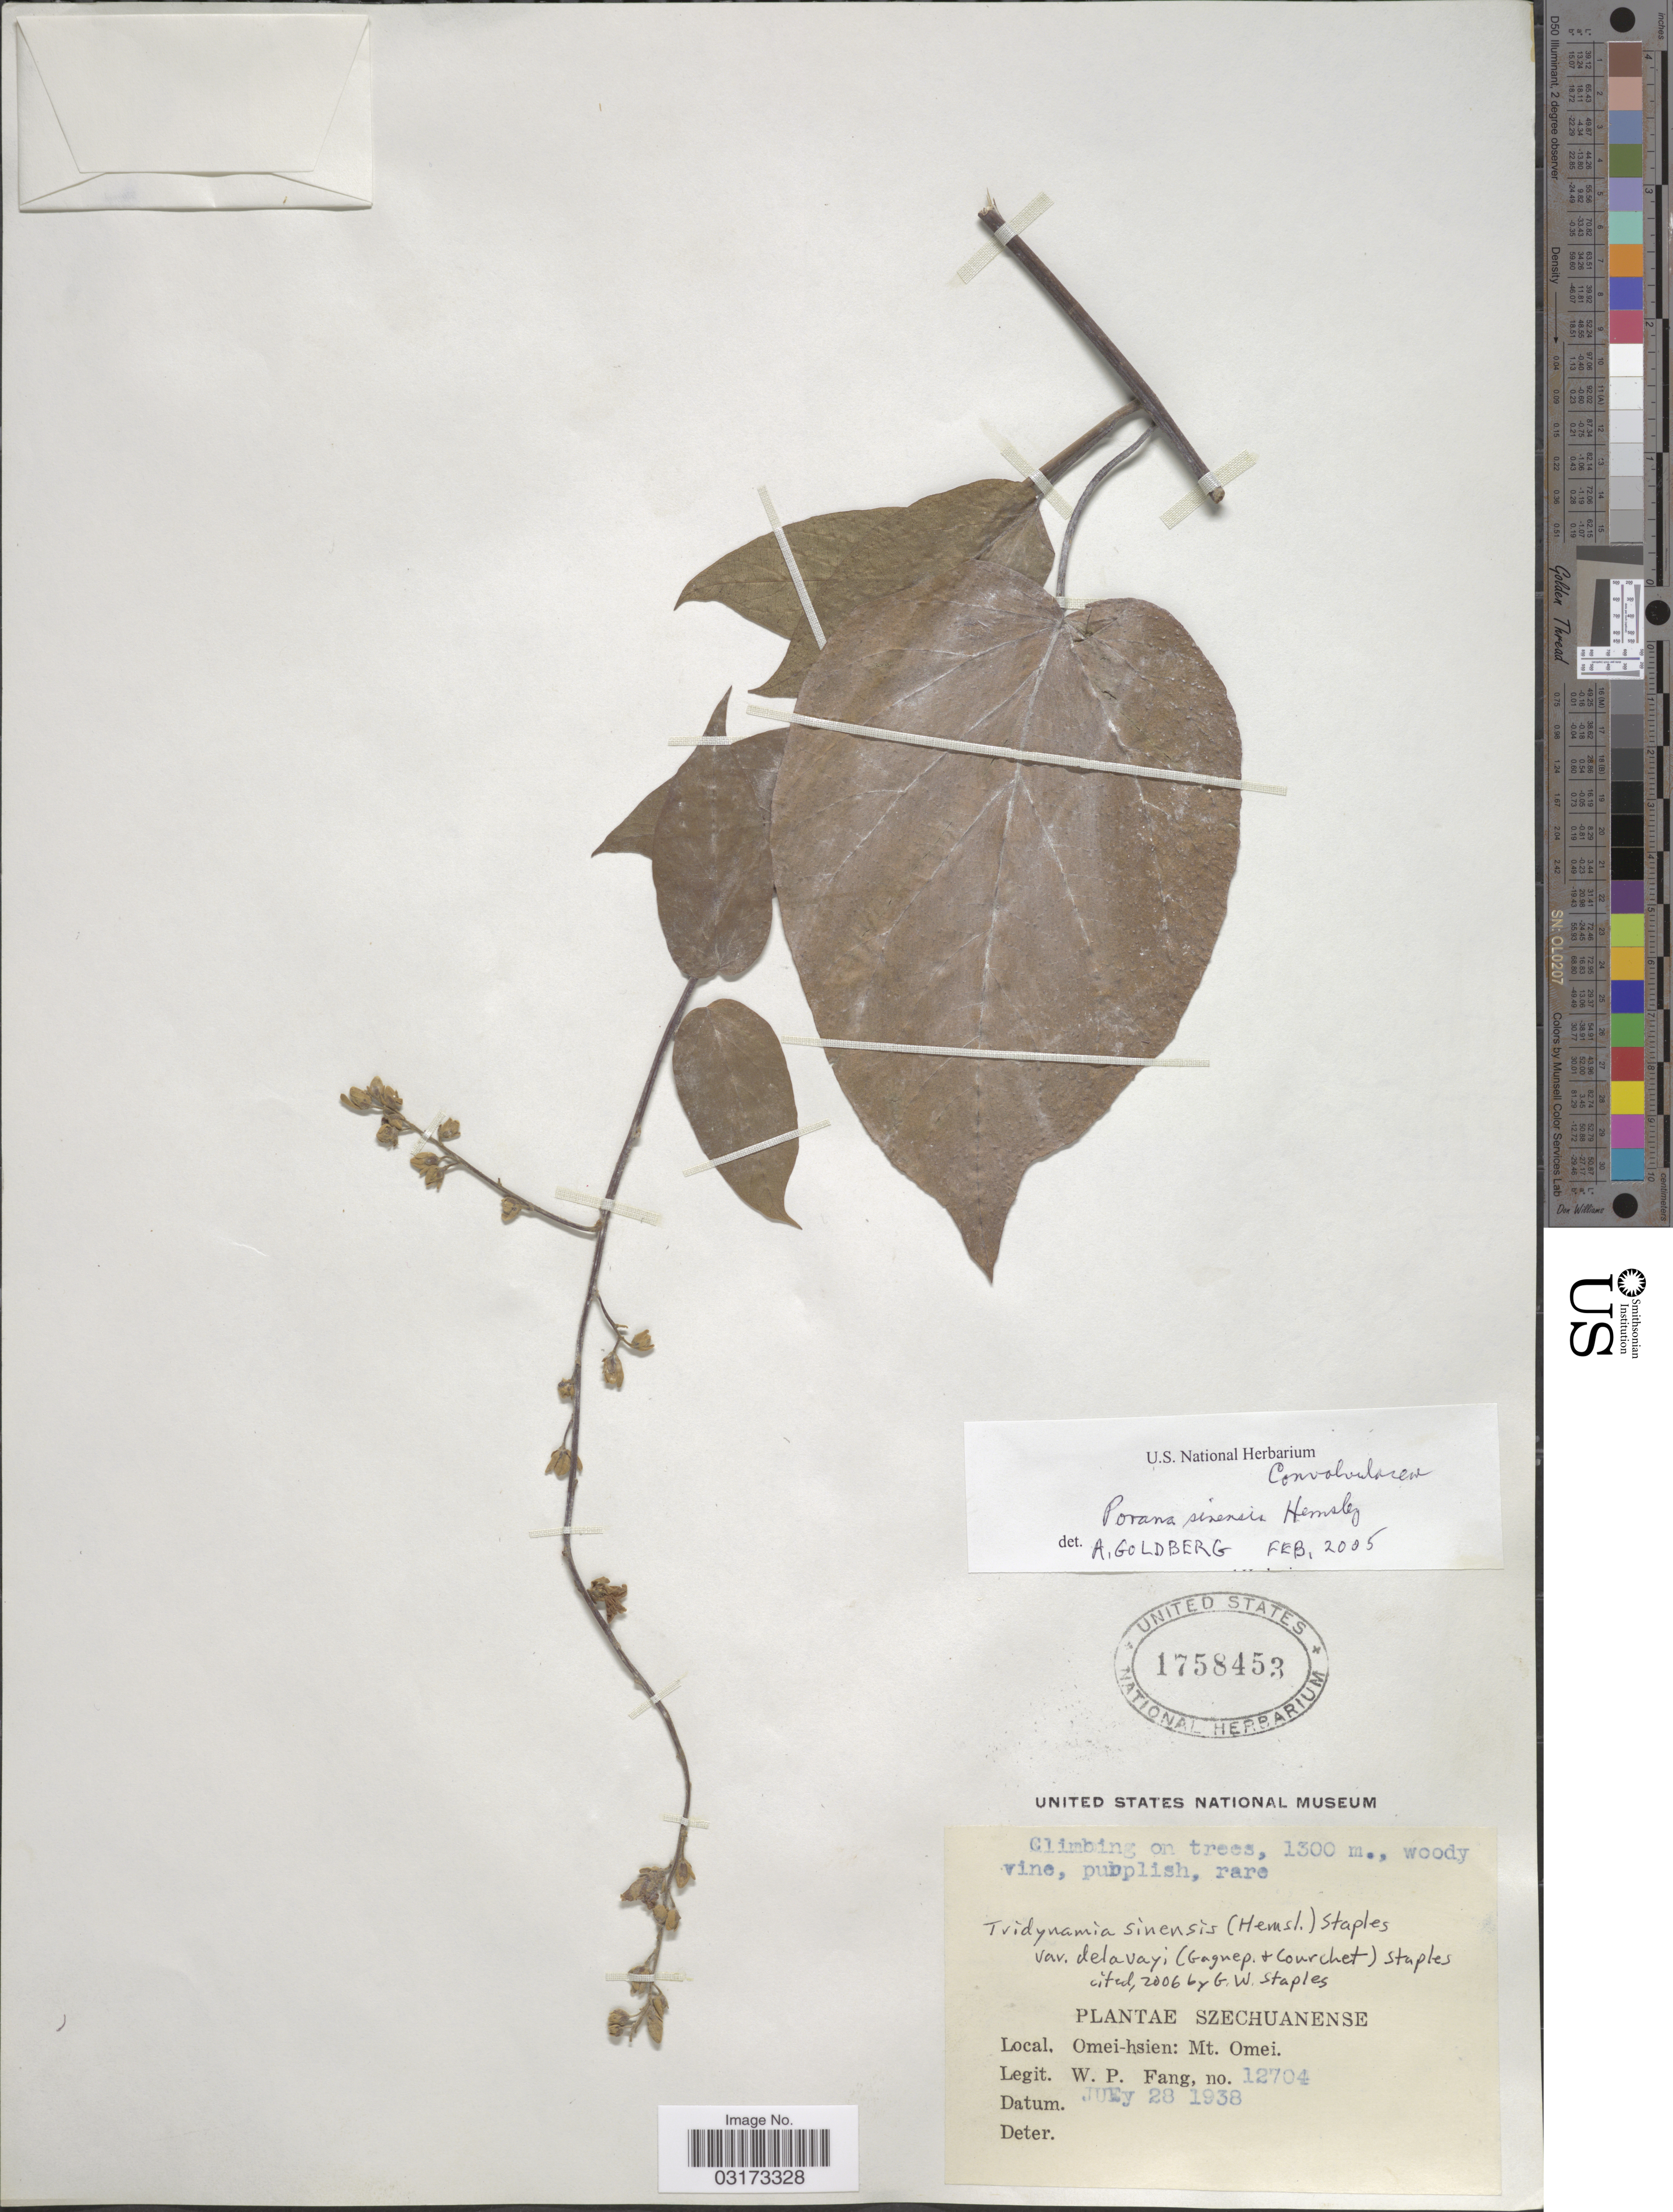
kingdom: Plantae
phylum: Tracheophyta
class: Magnoliopsida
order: Solanales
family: Convolvulaceae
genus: Tridynamia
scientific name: Tridynamia sinensis var. delavayi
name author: (Gagnep. & Courchet) Staples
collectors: W. P. Fang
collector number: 12704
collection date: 1938-07-28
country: China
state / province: Sichuan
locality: Szechuanense. Omei-hsien: Mt. Omei.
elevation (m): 1300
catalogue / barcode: US 1758453